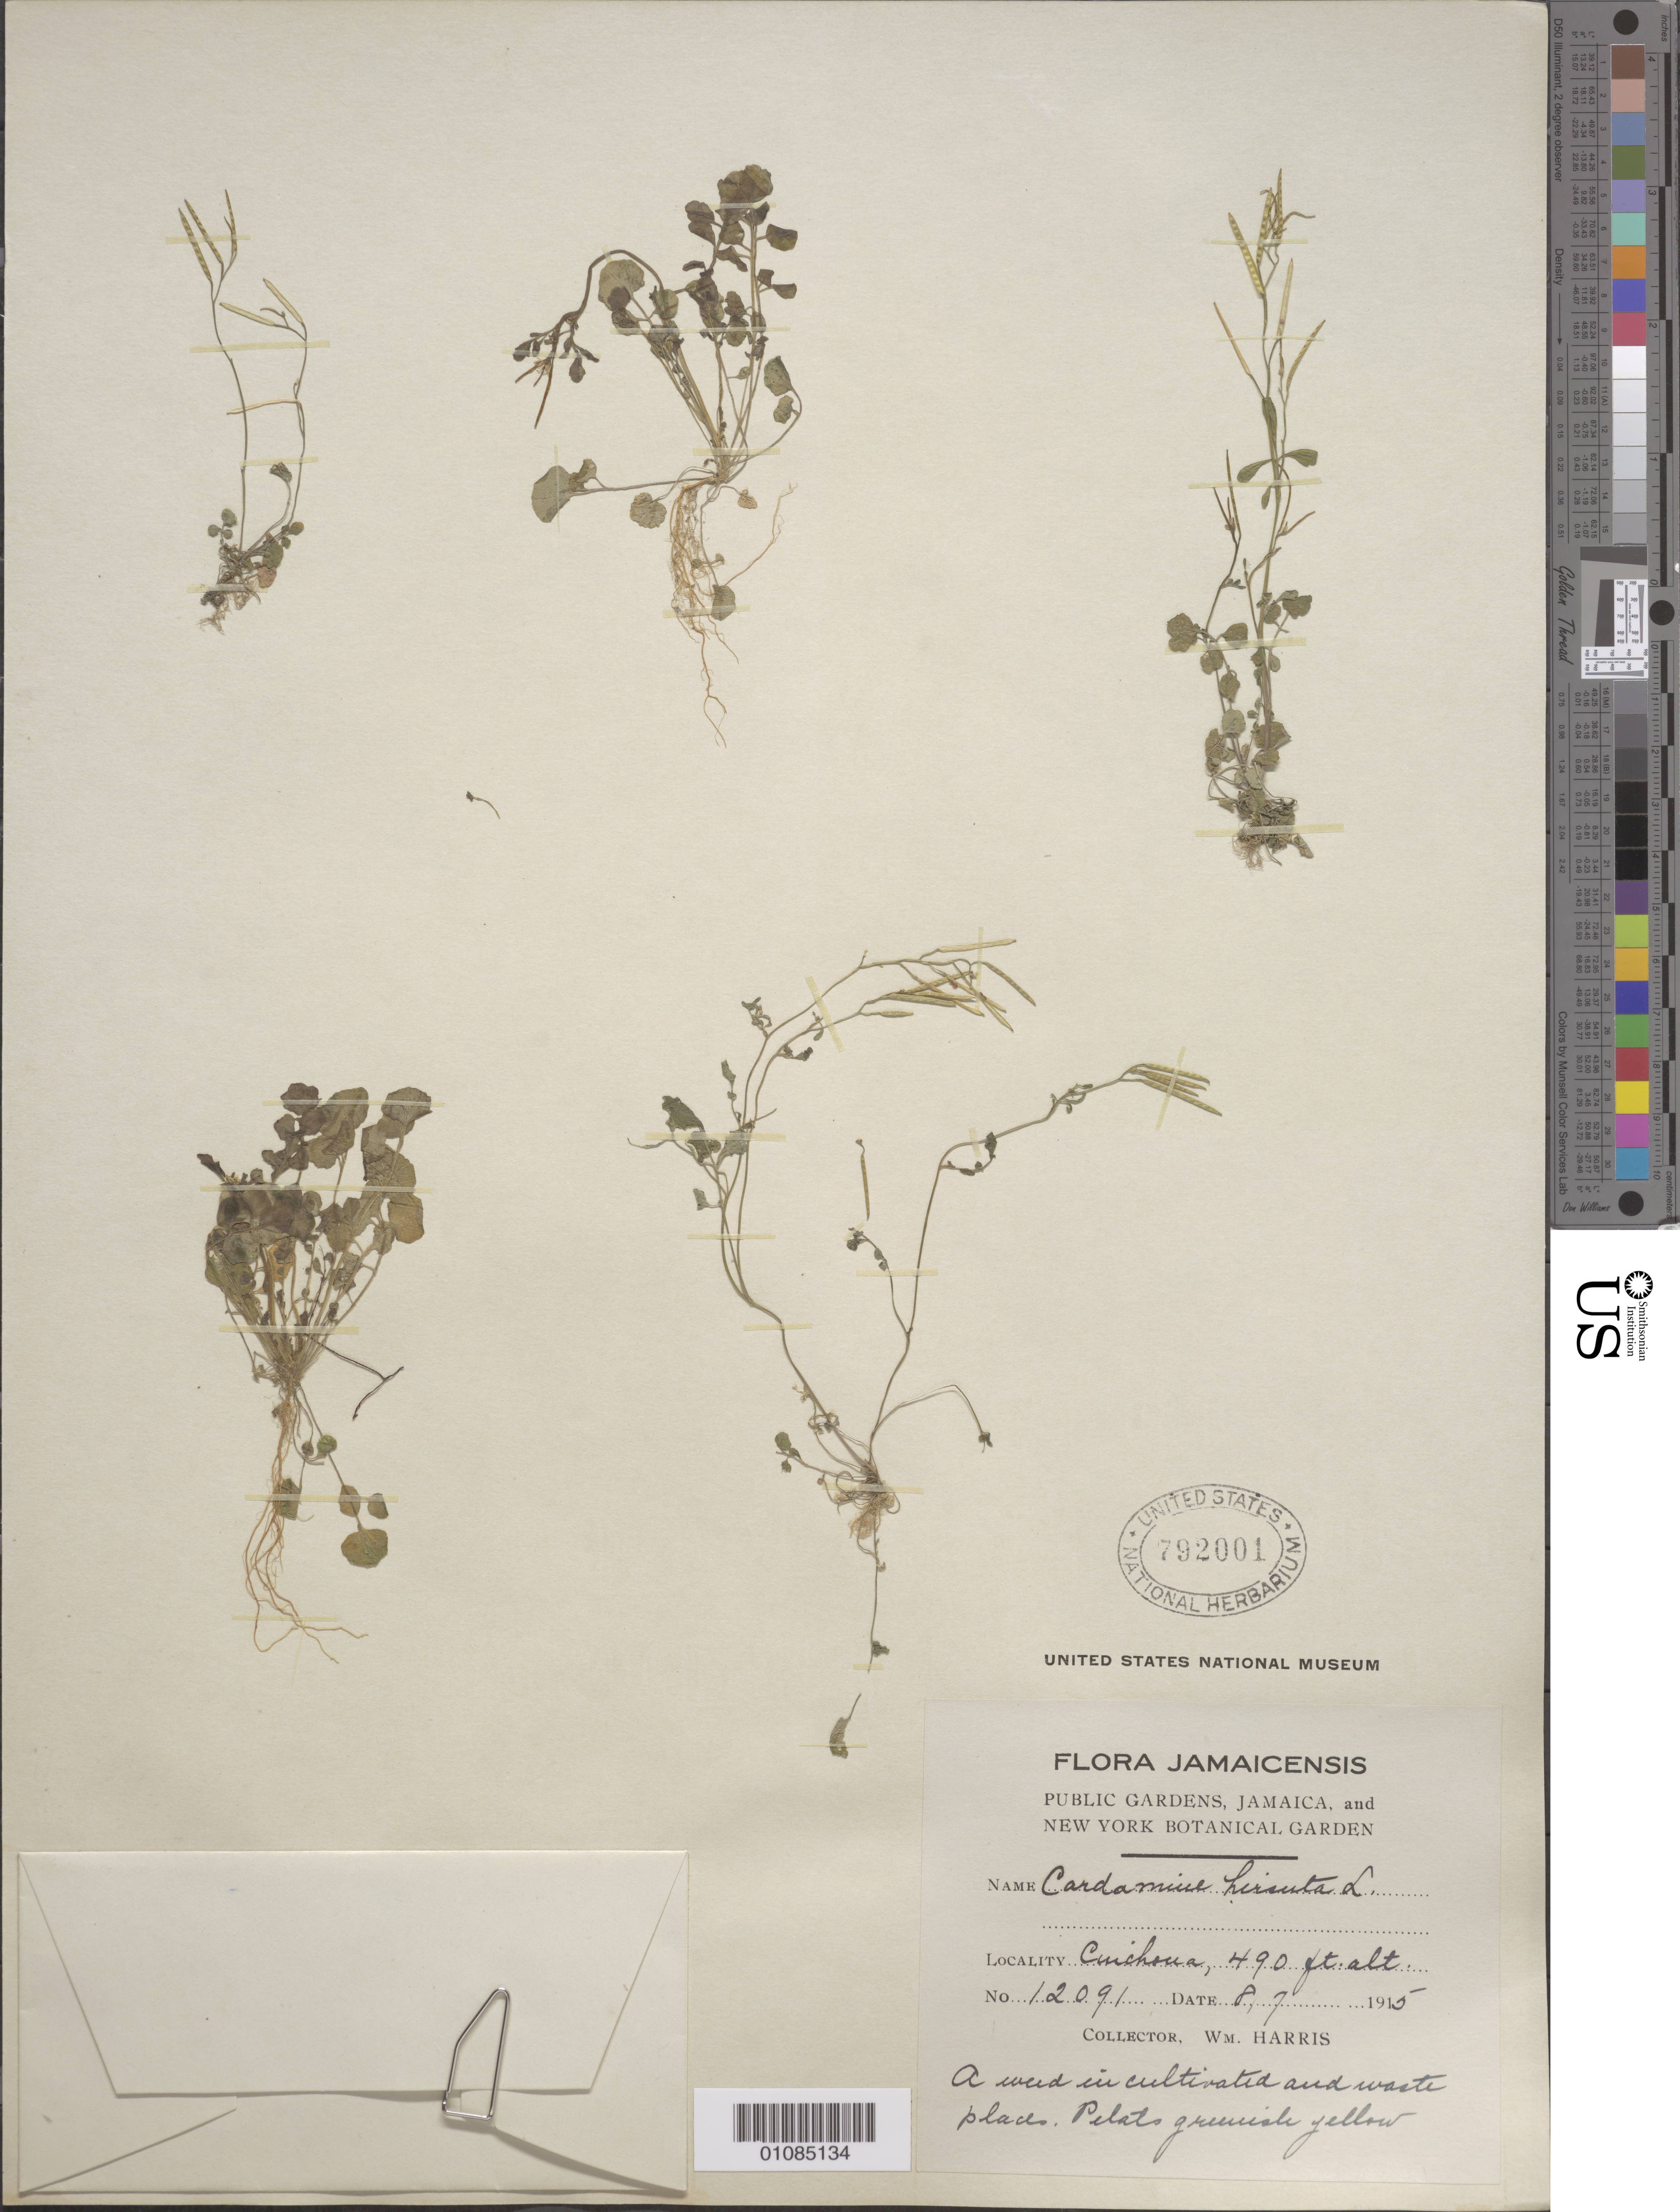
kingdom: Plantae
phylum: Tracheophyta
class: Magnoliopsida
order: Brassicales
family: Brassicaceae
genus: Cardamine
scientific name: Cardamine hirsuta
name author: L.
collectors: W. Harris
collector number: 12091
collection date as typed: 08 Jul 1915 or 07 Aug 1915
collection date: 1915-07-08 or 1915-08-07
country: Jamaica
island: Jamaica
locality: Cuchoua (?)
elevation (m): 149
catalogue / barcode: US 792001